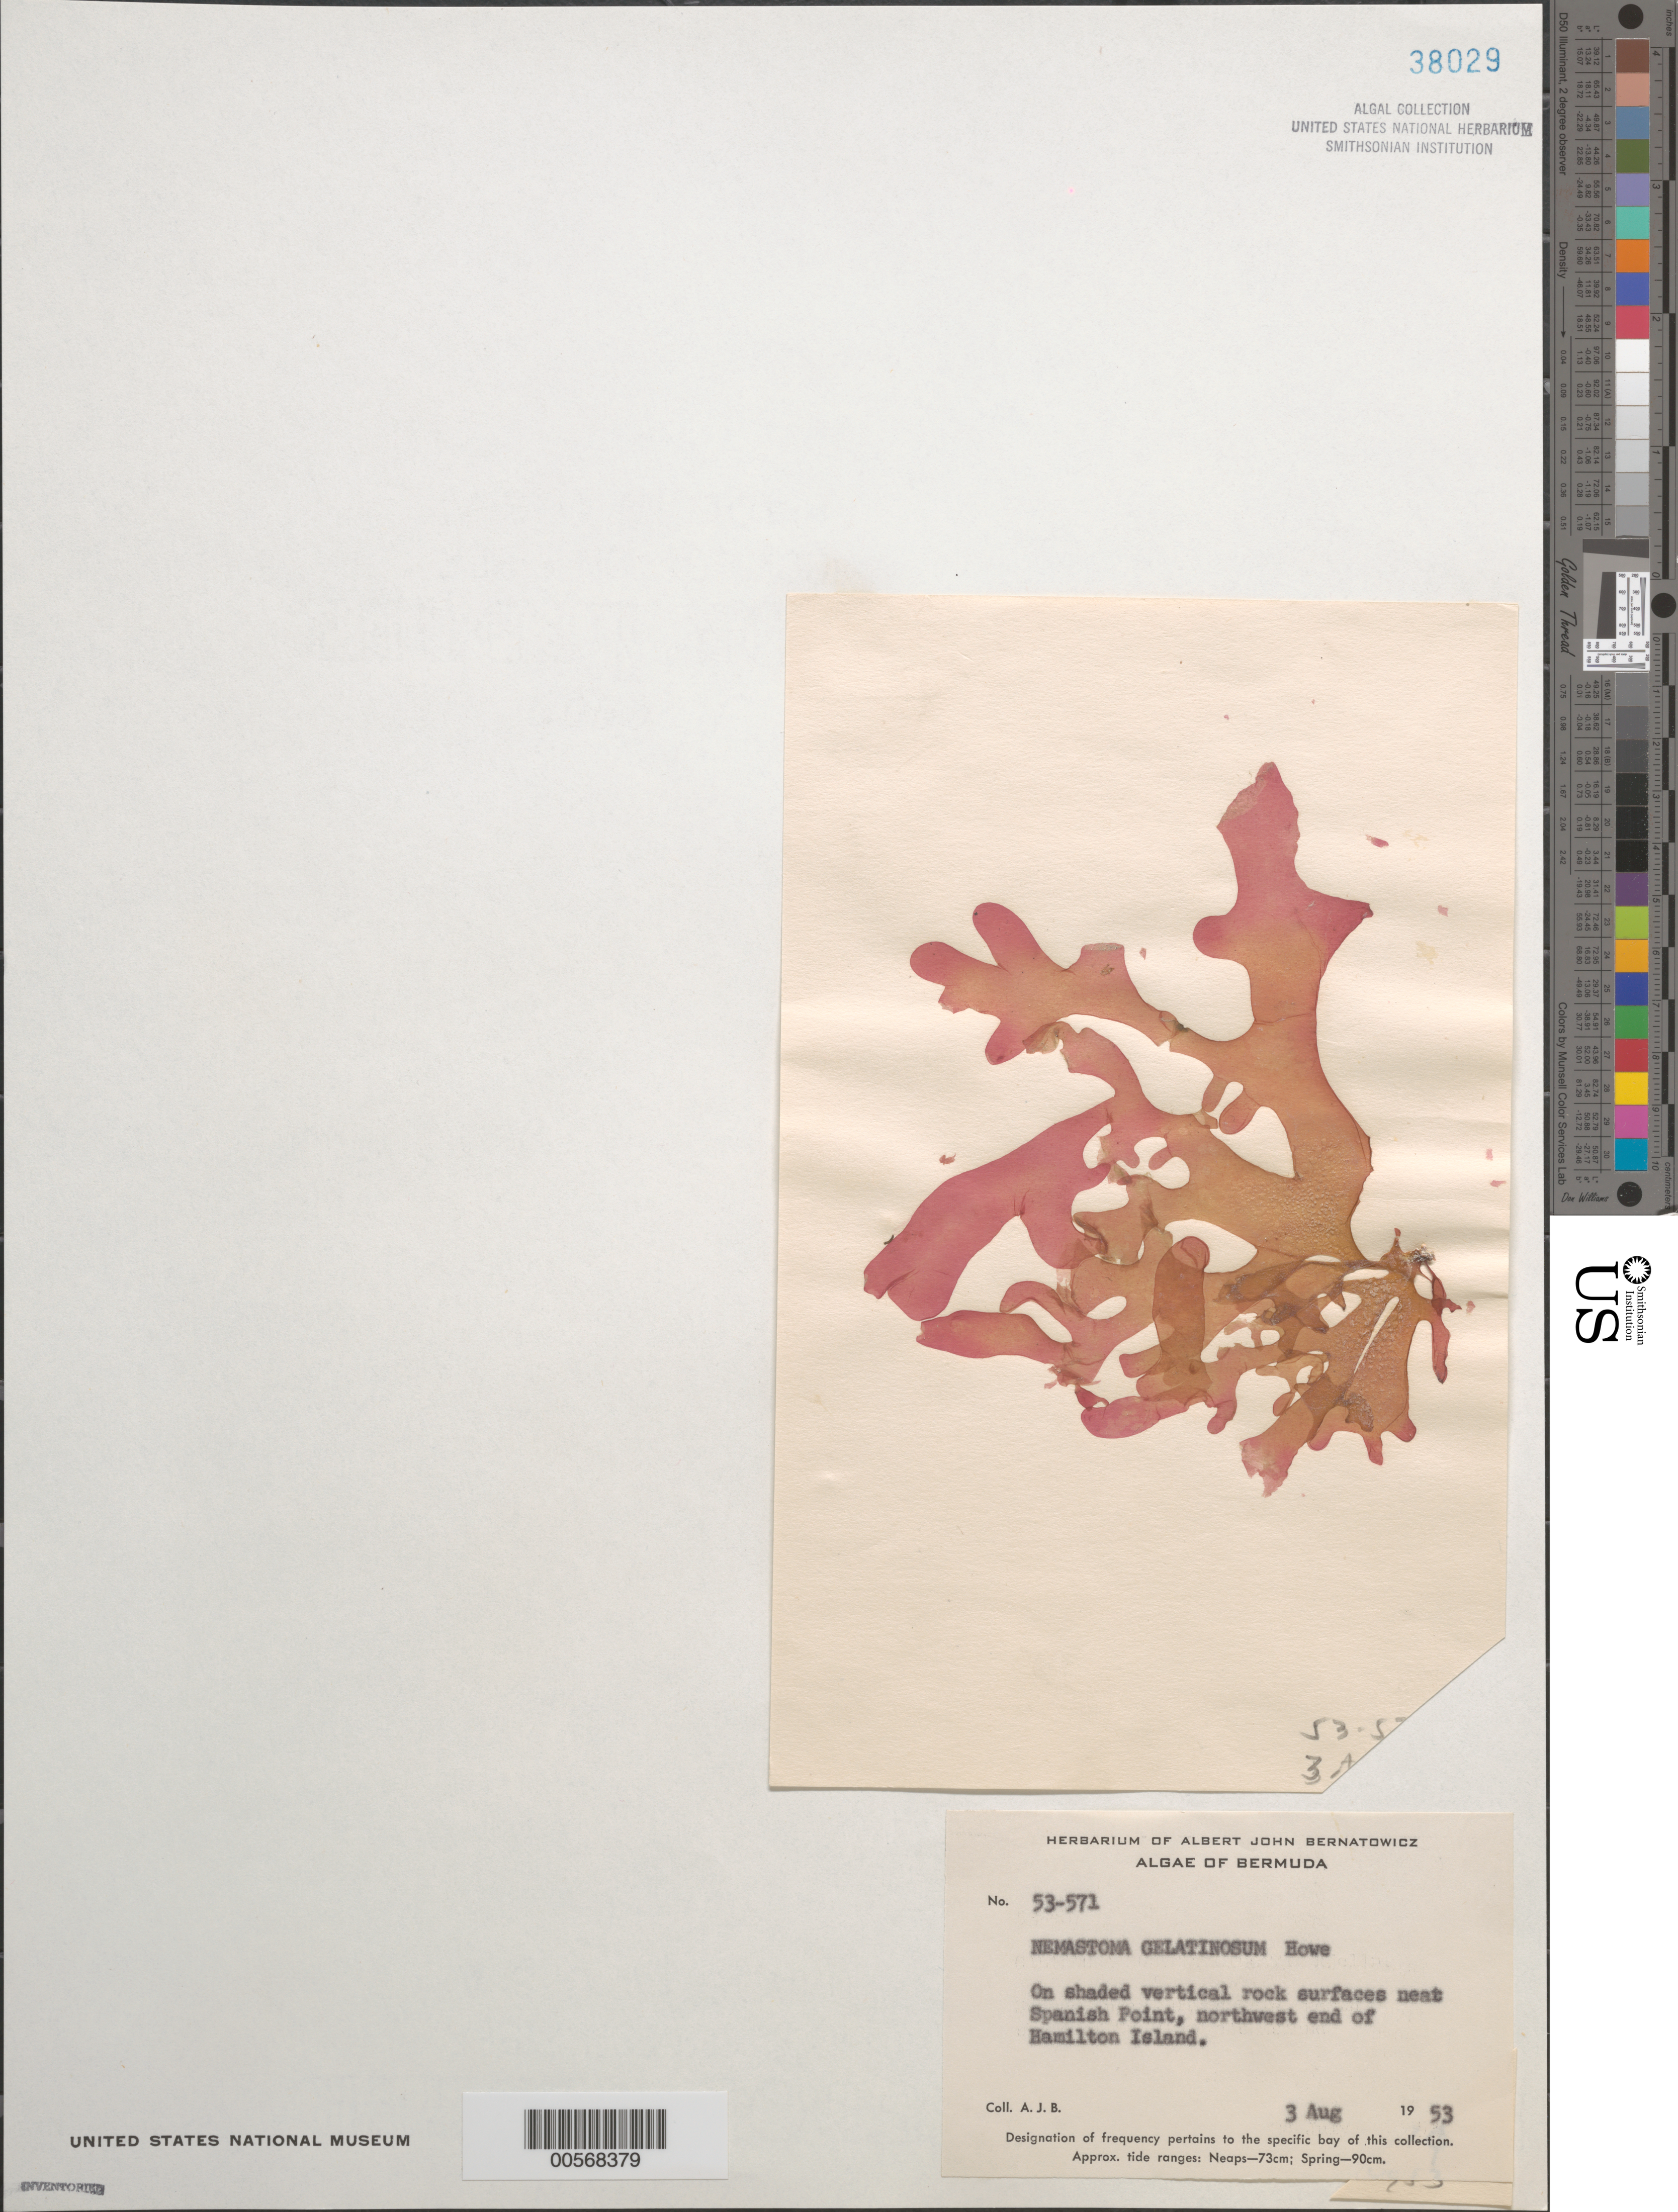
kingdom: Plantae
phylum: Rhodophyta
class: Florideophyceae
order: Nemastomatales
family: Nemastomataceae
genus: Platoma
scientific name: Platoma gelatinosum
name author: (Howe) Schneider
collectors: A. Bernatowicz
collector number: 53-571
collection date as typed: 03 Aug 1953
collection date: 1953-08-03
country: Bermuda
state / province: Pembroke Parish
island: Bermuda Island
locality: Near Spanish Point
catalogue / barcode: US 38029